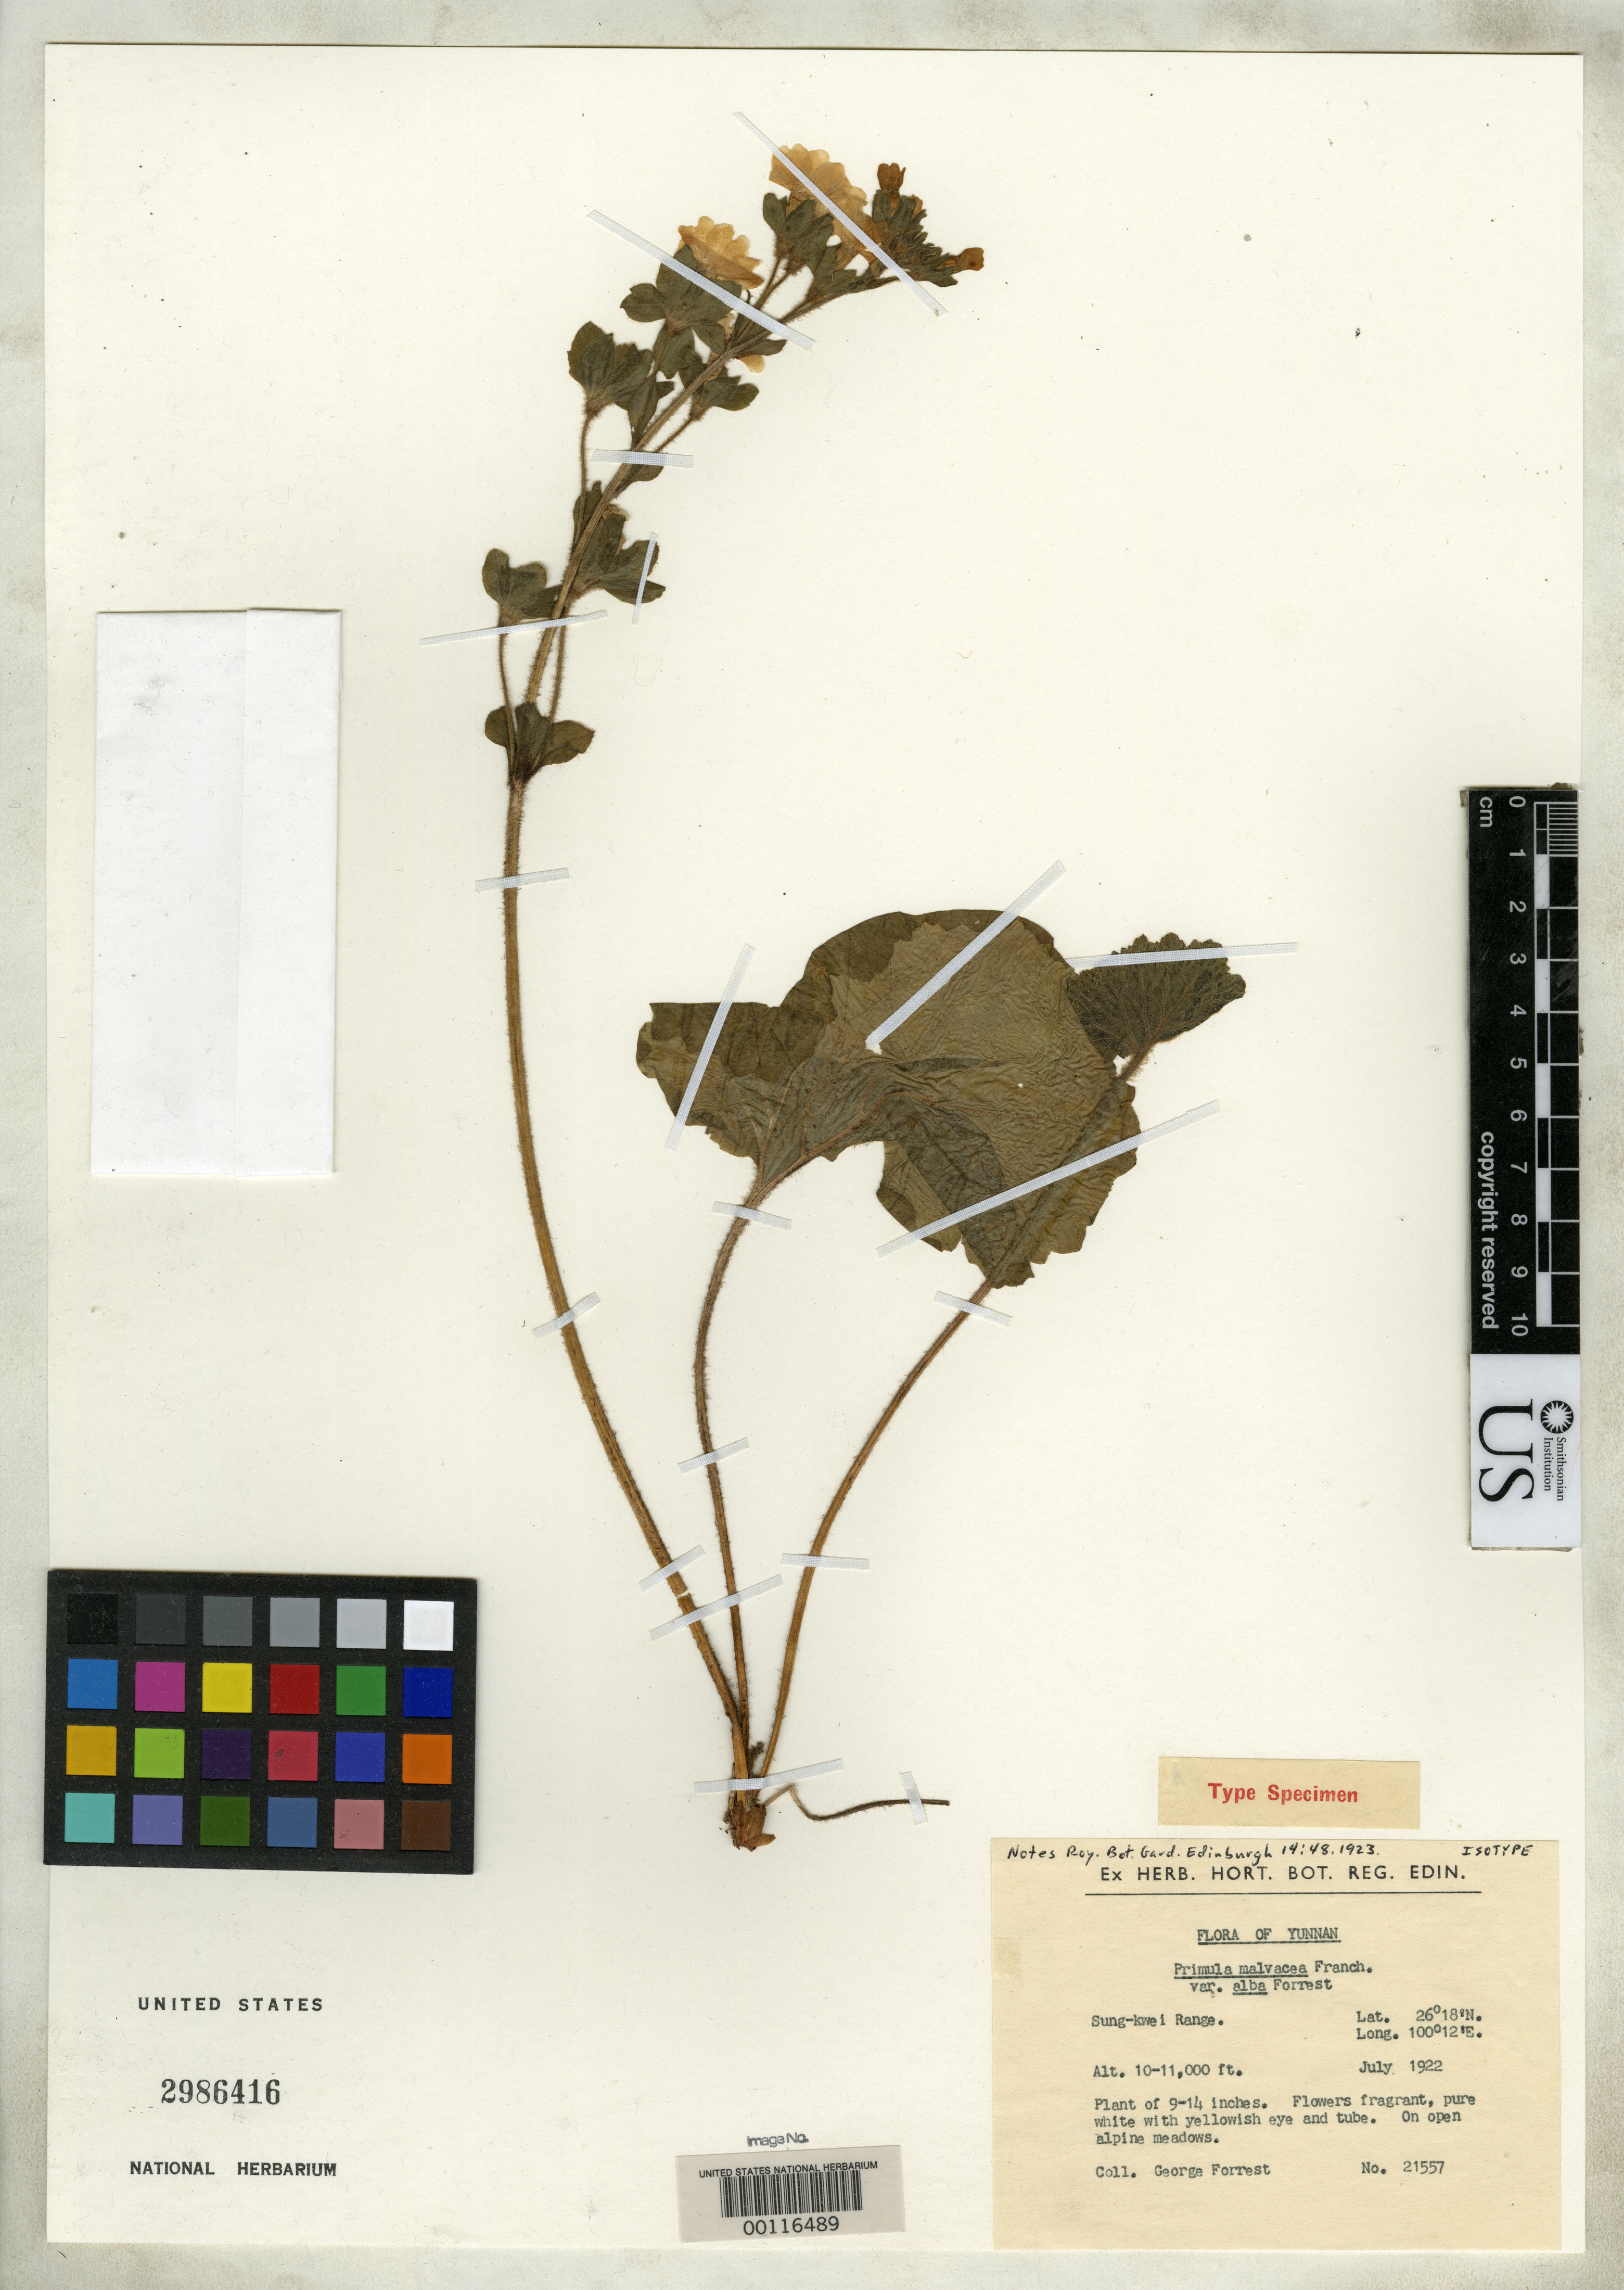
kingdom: Plantae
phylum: Tracheophyta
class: Magnoliopsida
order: Ericales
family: Primulaceae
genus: Primula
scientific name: Primula malvacea var. alba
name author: Forrest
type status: Isotype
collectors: G. Forrest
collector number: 21557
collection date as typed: Jul 1922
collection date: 1922-07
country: China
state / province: Yunnan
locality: Sung-kwei range; alt. 10-11,000ft.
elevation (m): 3048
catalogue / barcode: US 2986416